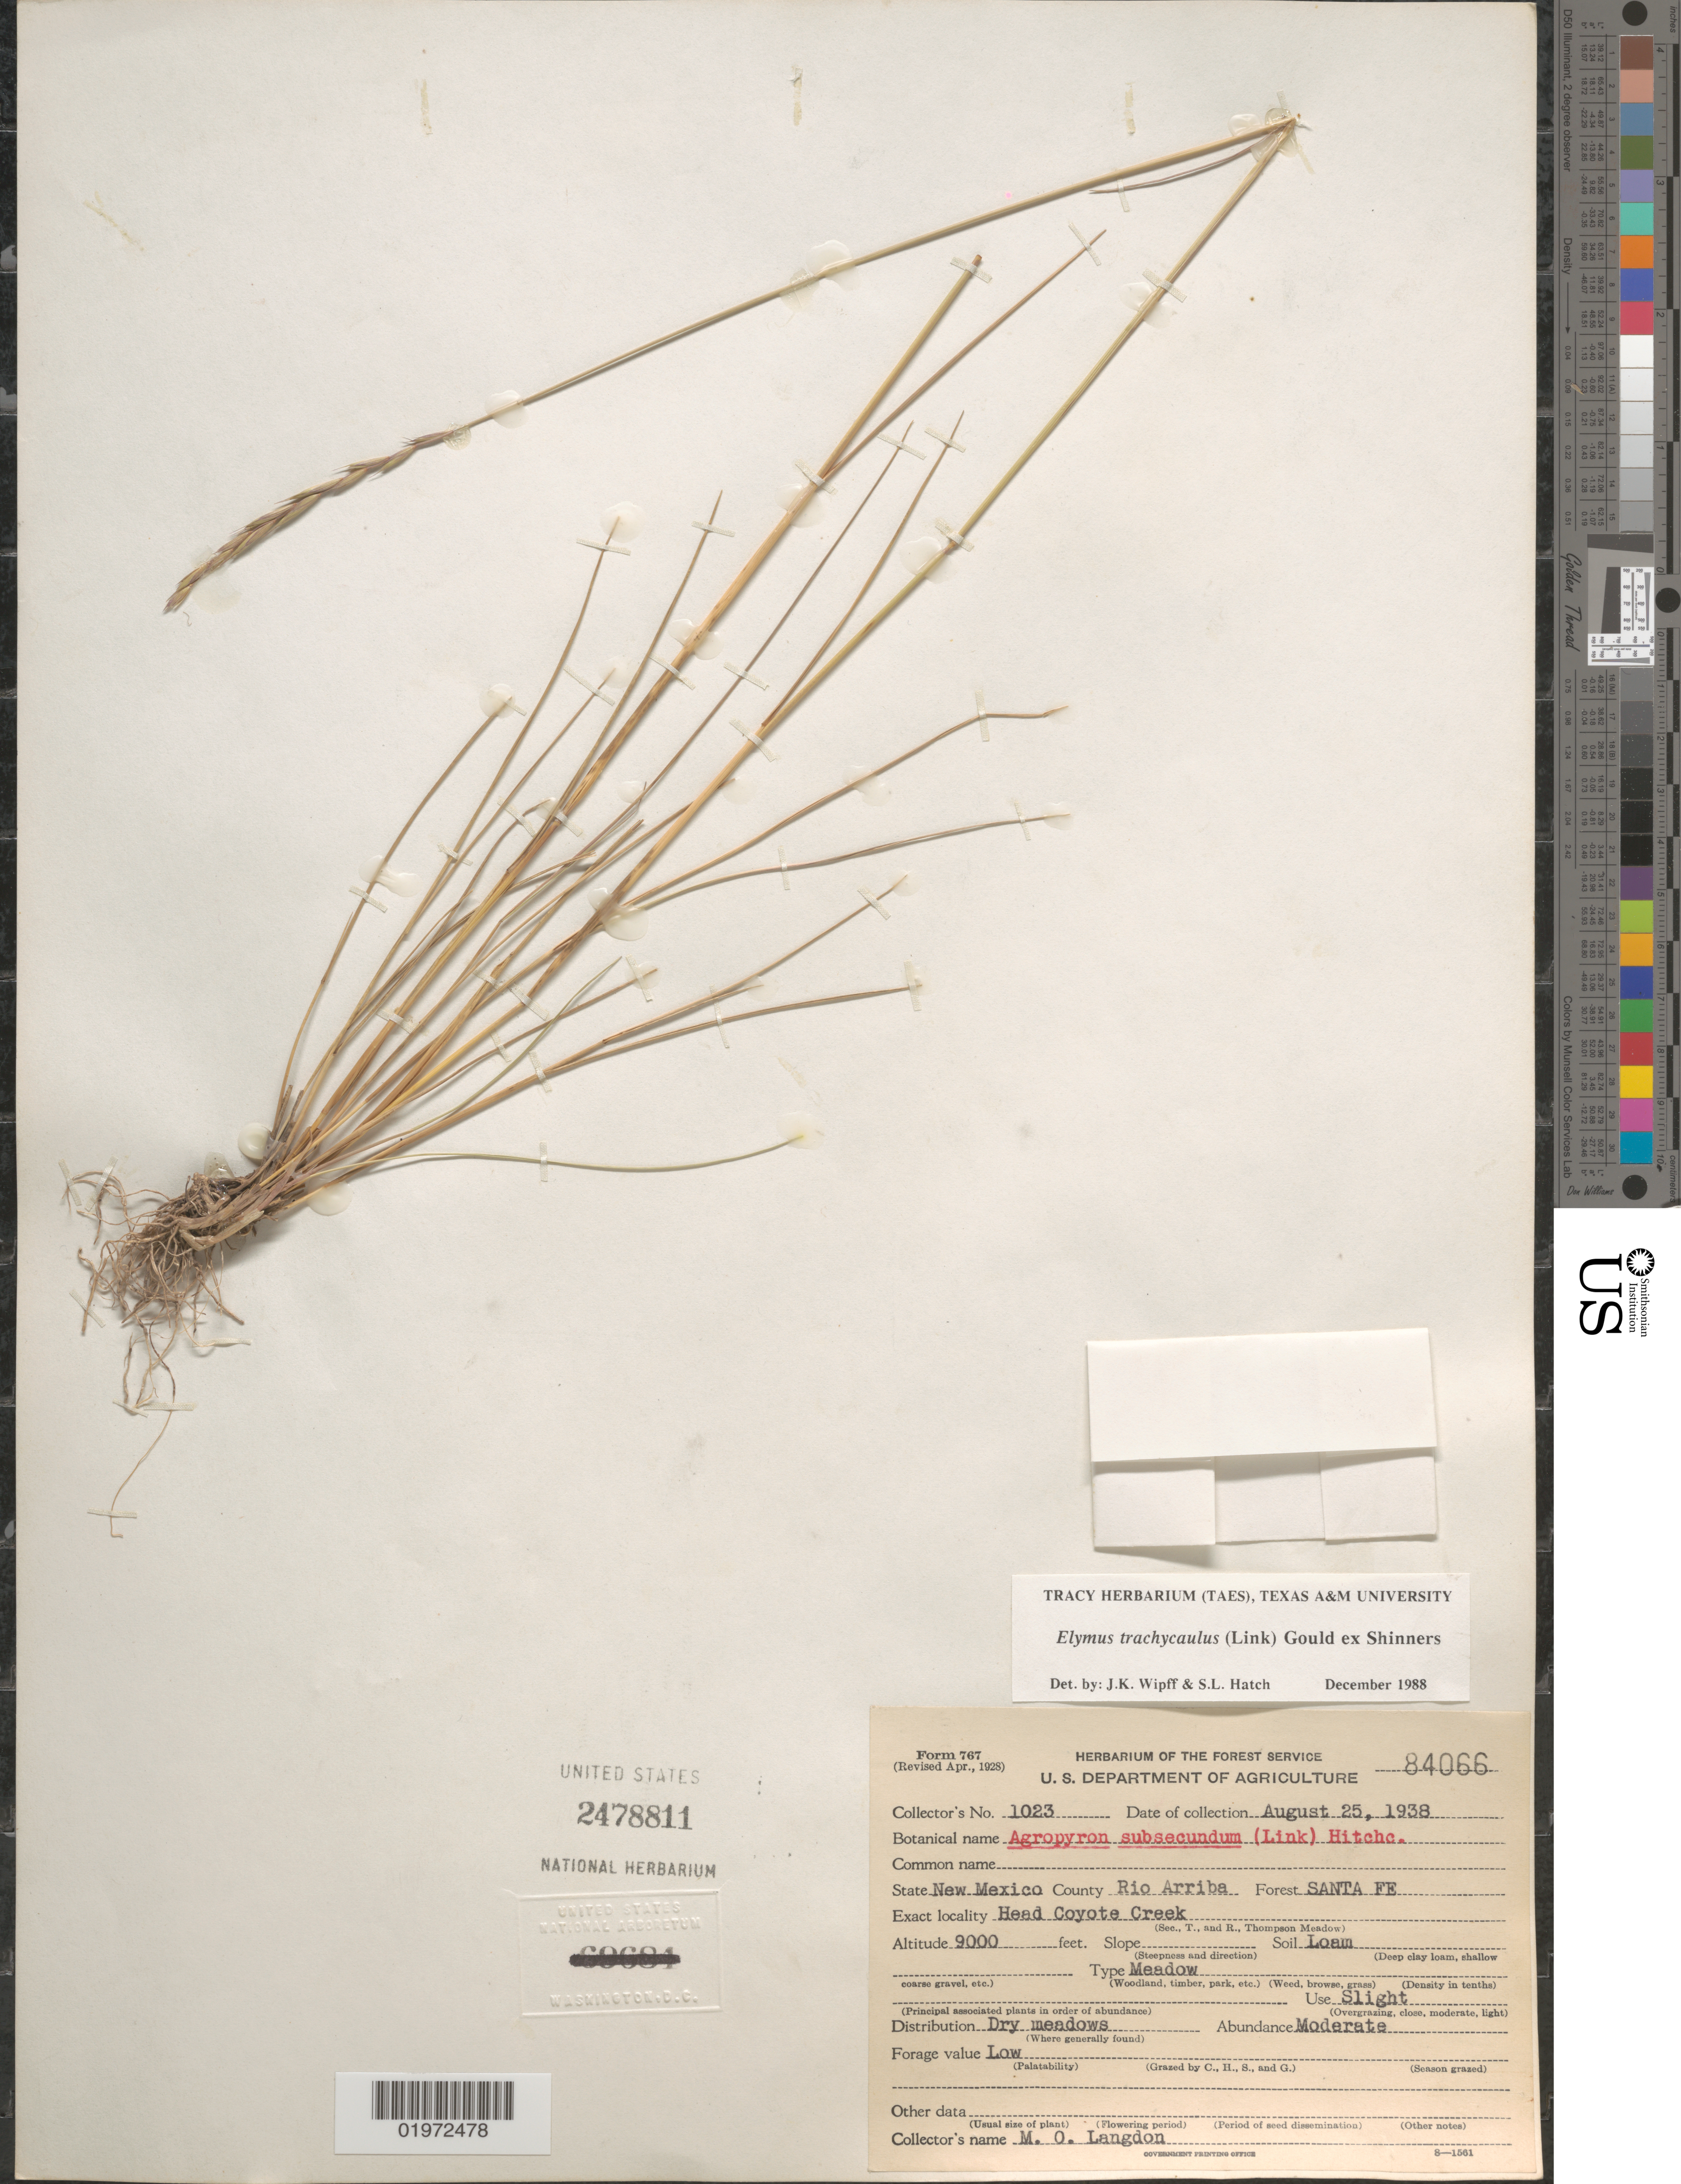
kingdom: Plantae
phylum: Tracheophyta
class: Liliopsida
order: Poales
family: Poaceae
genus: Elymus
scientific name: Elymus trachycaulus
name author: (Link) Gould ex Shinners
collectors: M. Langdon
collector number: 1023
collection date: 1938-08-25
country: United States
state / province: New Mexico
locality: County Rio Arriba. Forest Santa Fe. Head Coyote Creek.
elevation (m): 2743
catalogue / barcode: US 2478811